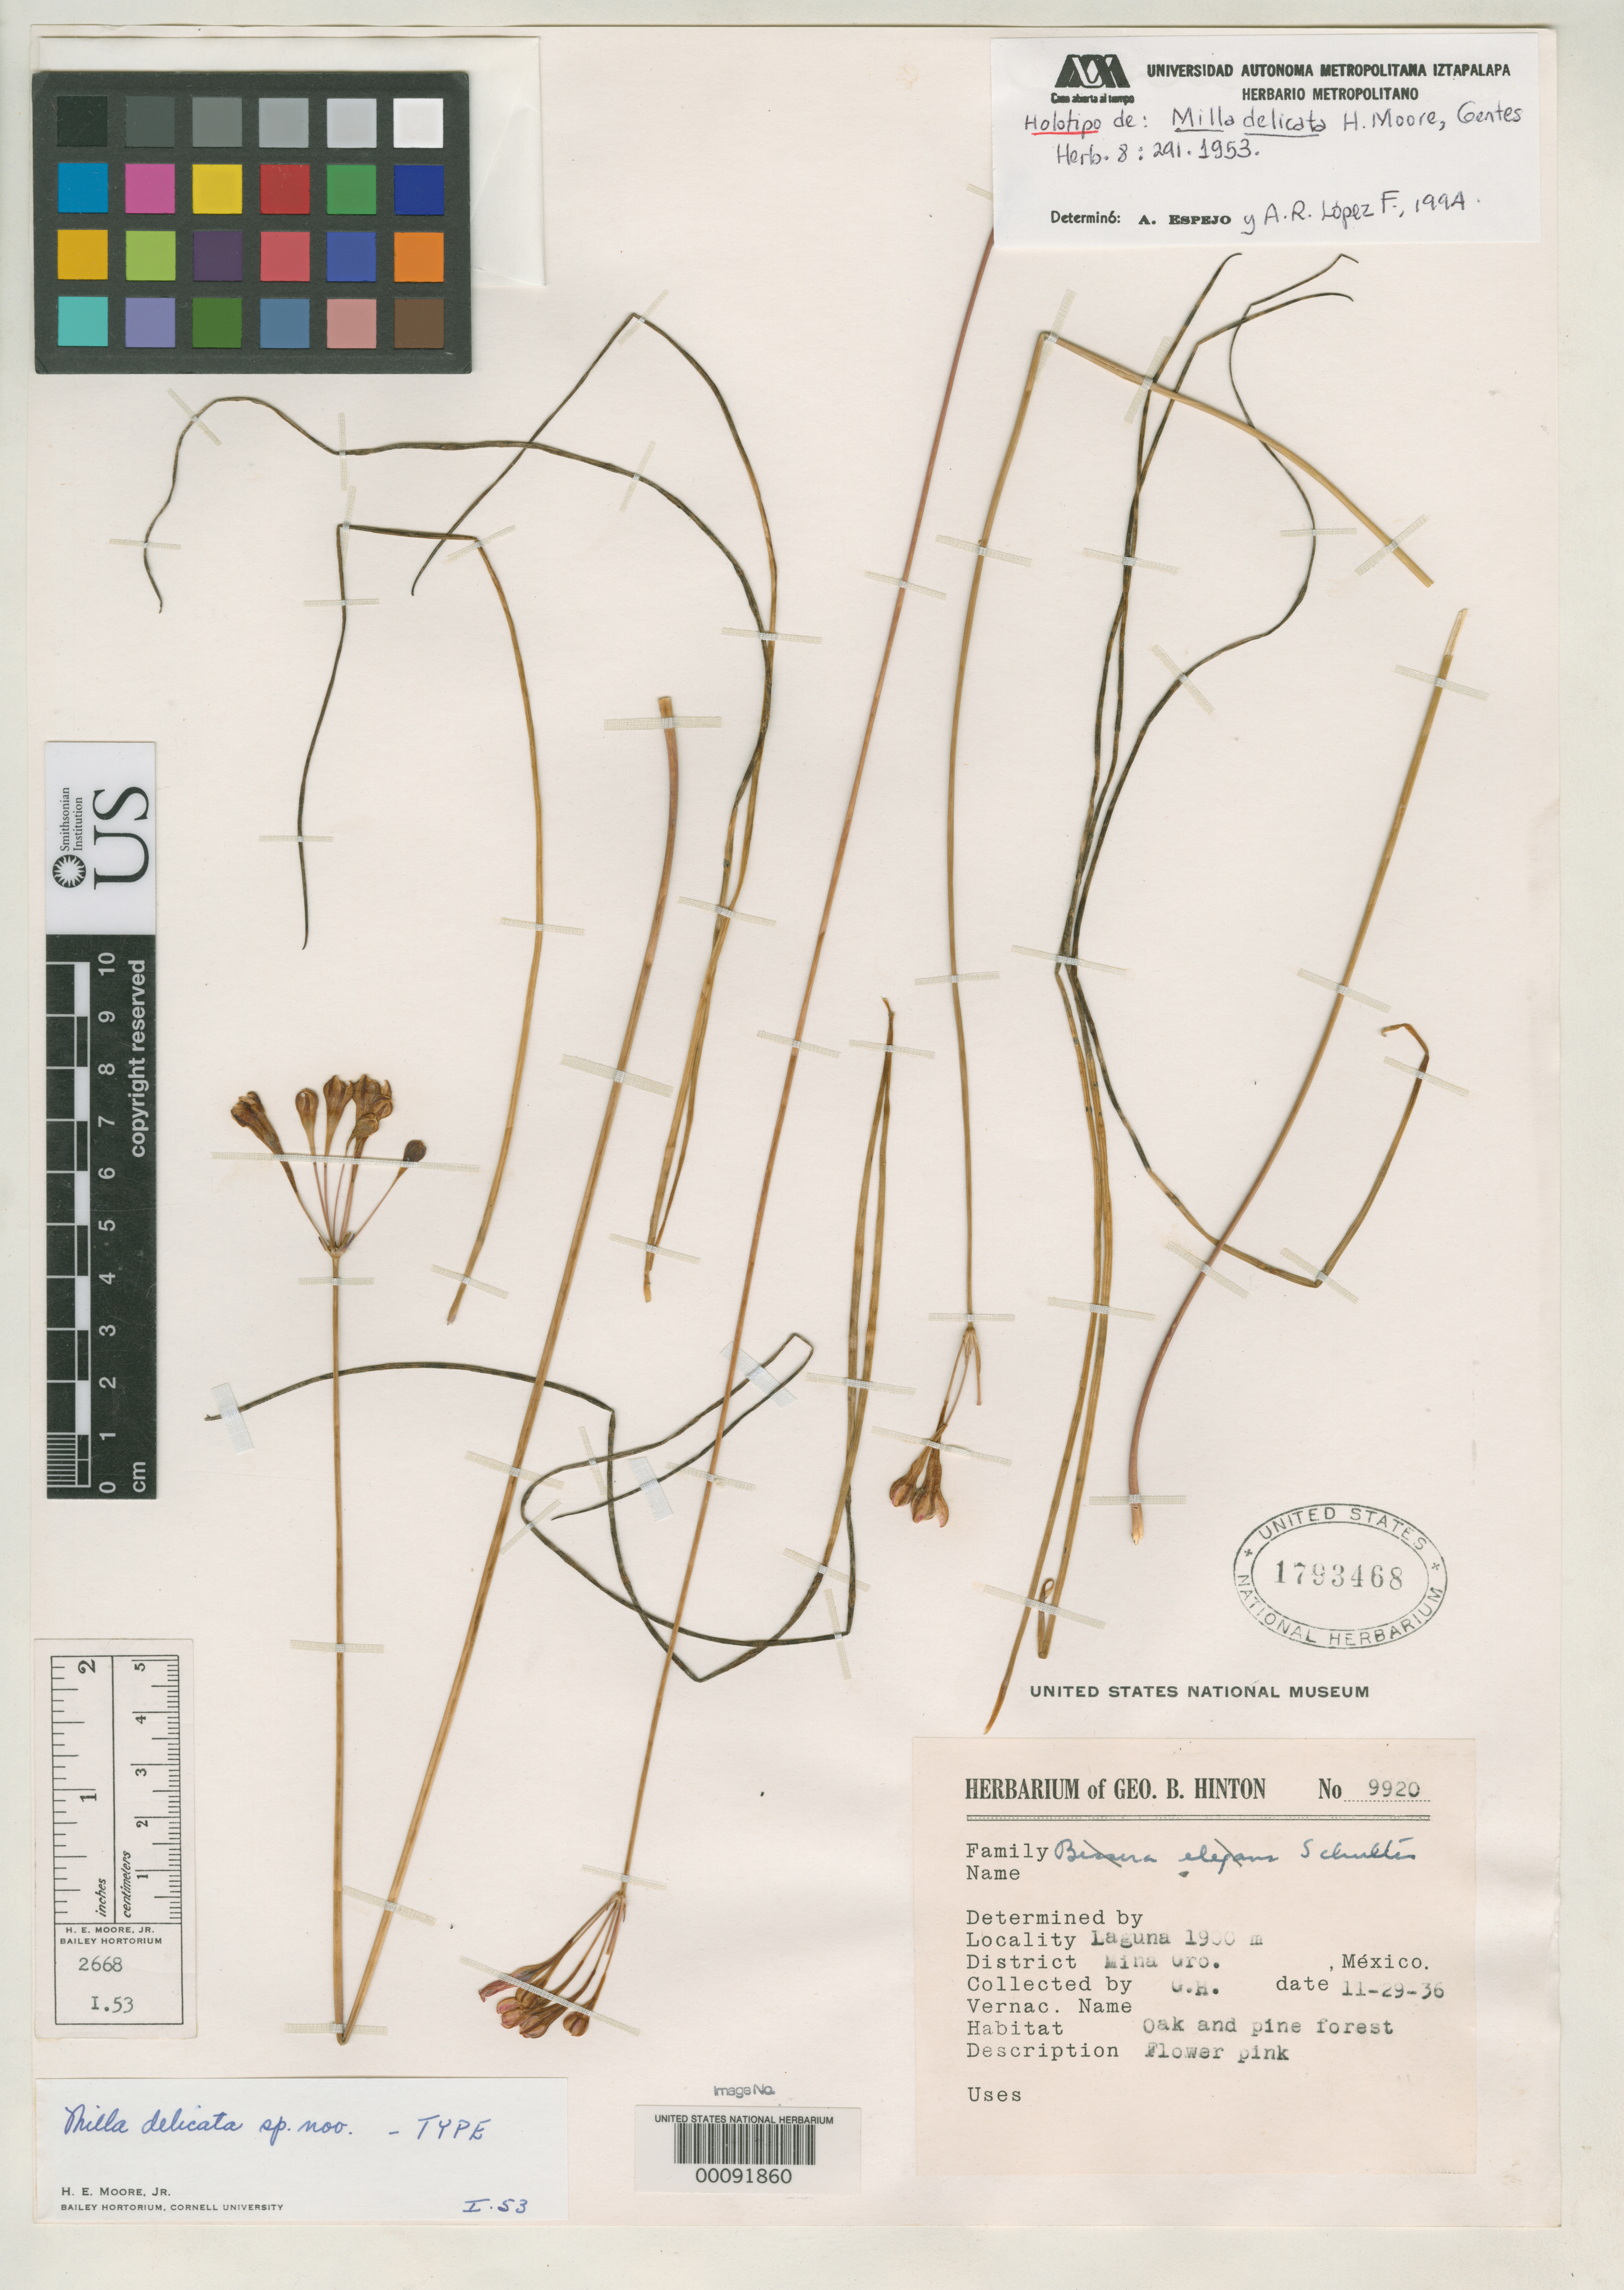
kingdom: Plantae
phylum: Tracheophyta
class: Liliopsida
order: Asparagales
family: Asparagaceae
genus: Milla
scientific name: Milla delicata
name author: H.E. Moore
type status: Holotype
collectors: G. B. Hinton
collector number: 9920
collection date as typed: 29 Nov 1936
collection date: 1936-11-29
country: Mexico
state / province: Guerrero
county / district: Mina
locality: Laguna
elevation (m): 1900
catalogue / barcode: US 1793468